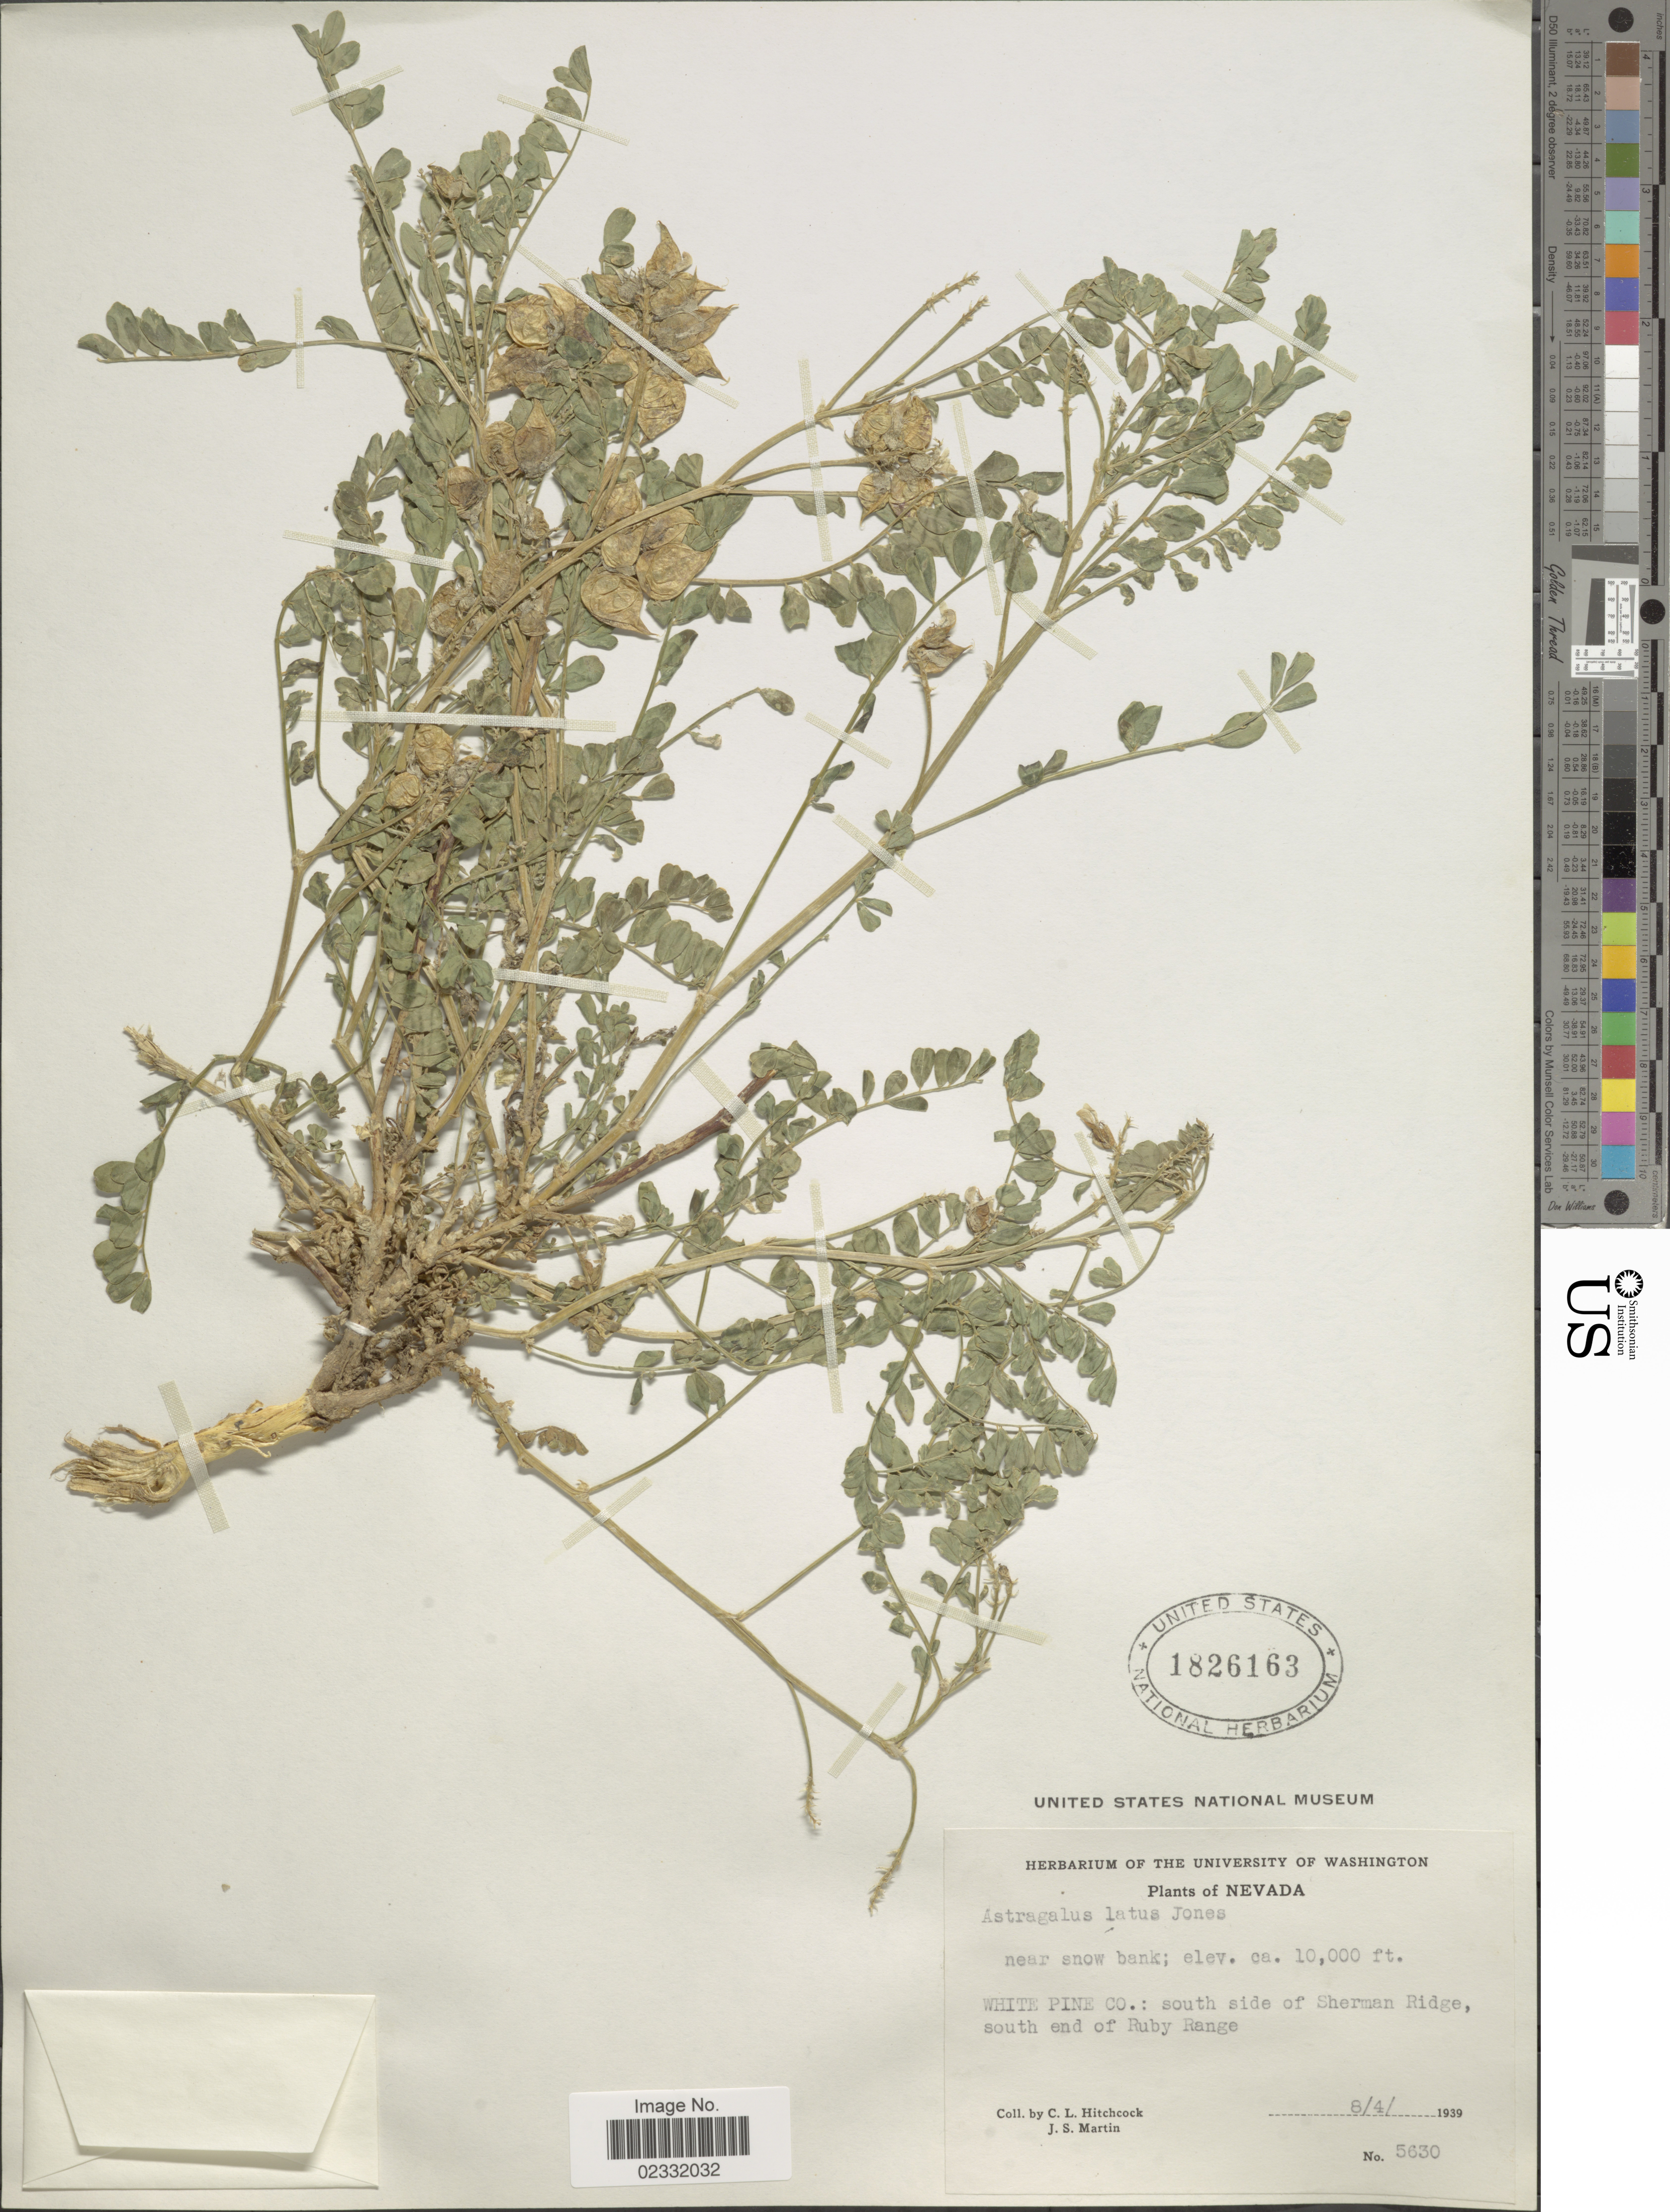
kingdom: Plantae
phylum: Tracheophyta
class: Magnoliopsida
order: Fabales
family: Fabaceae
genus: Astragalus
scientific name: Astragalus latus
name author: Zarre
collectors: C. L. Hitchcock & J. S. Martin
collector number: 5630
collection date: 1939-08-04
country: United States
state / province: Nevada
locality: Near snow bank. White Pine Co.: South side of Sherman Ridge, south end of Ruby Range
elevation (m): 3048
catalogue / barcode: US 1826163